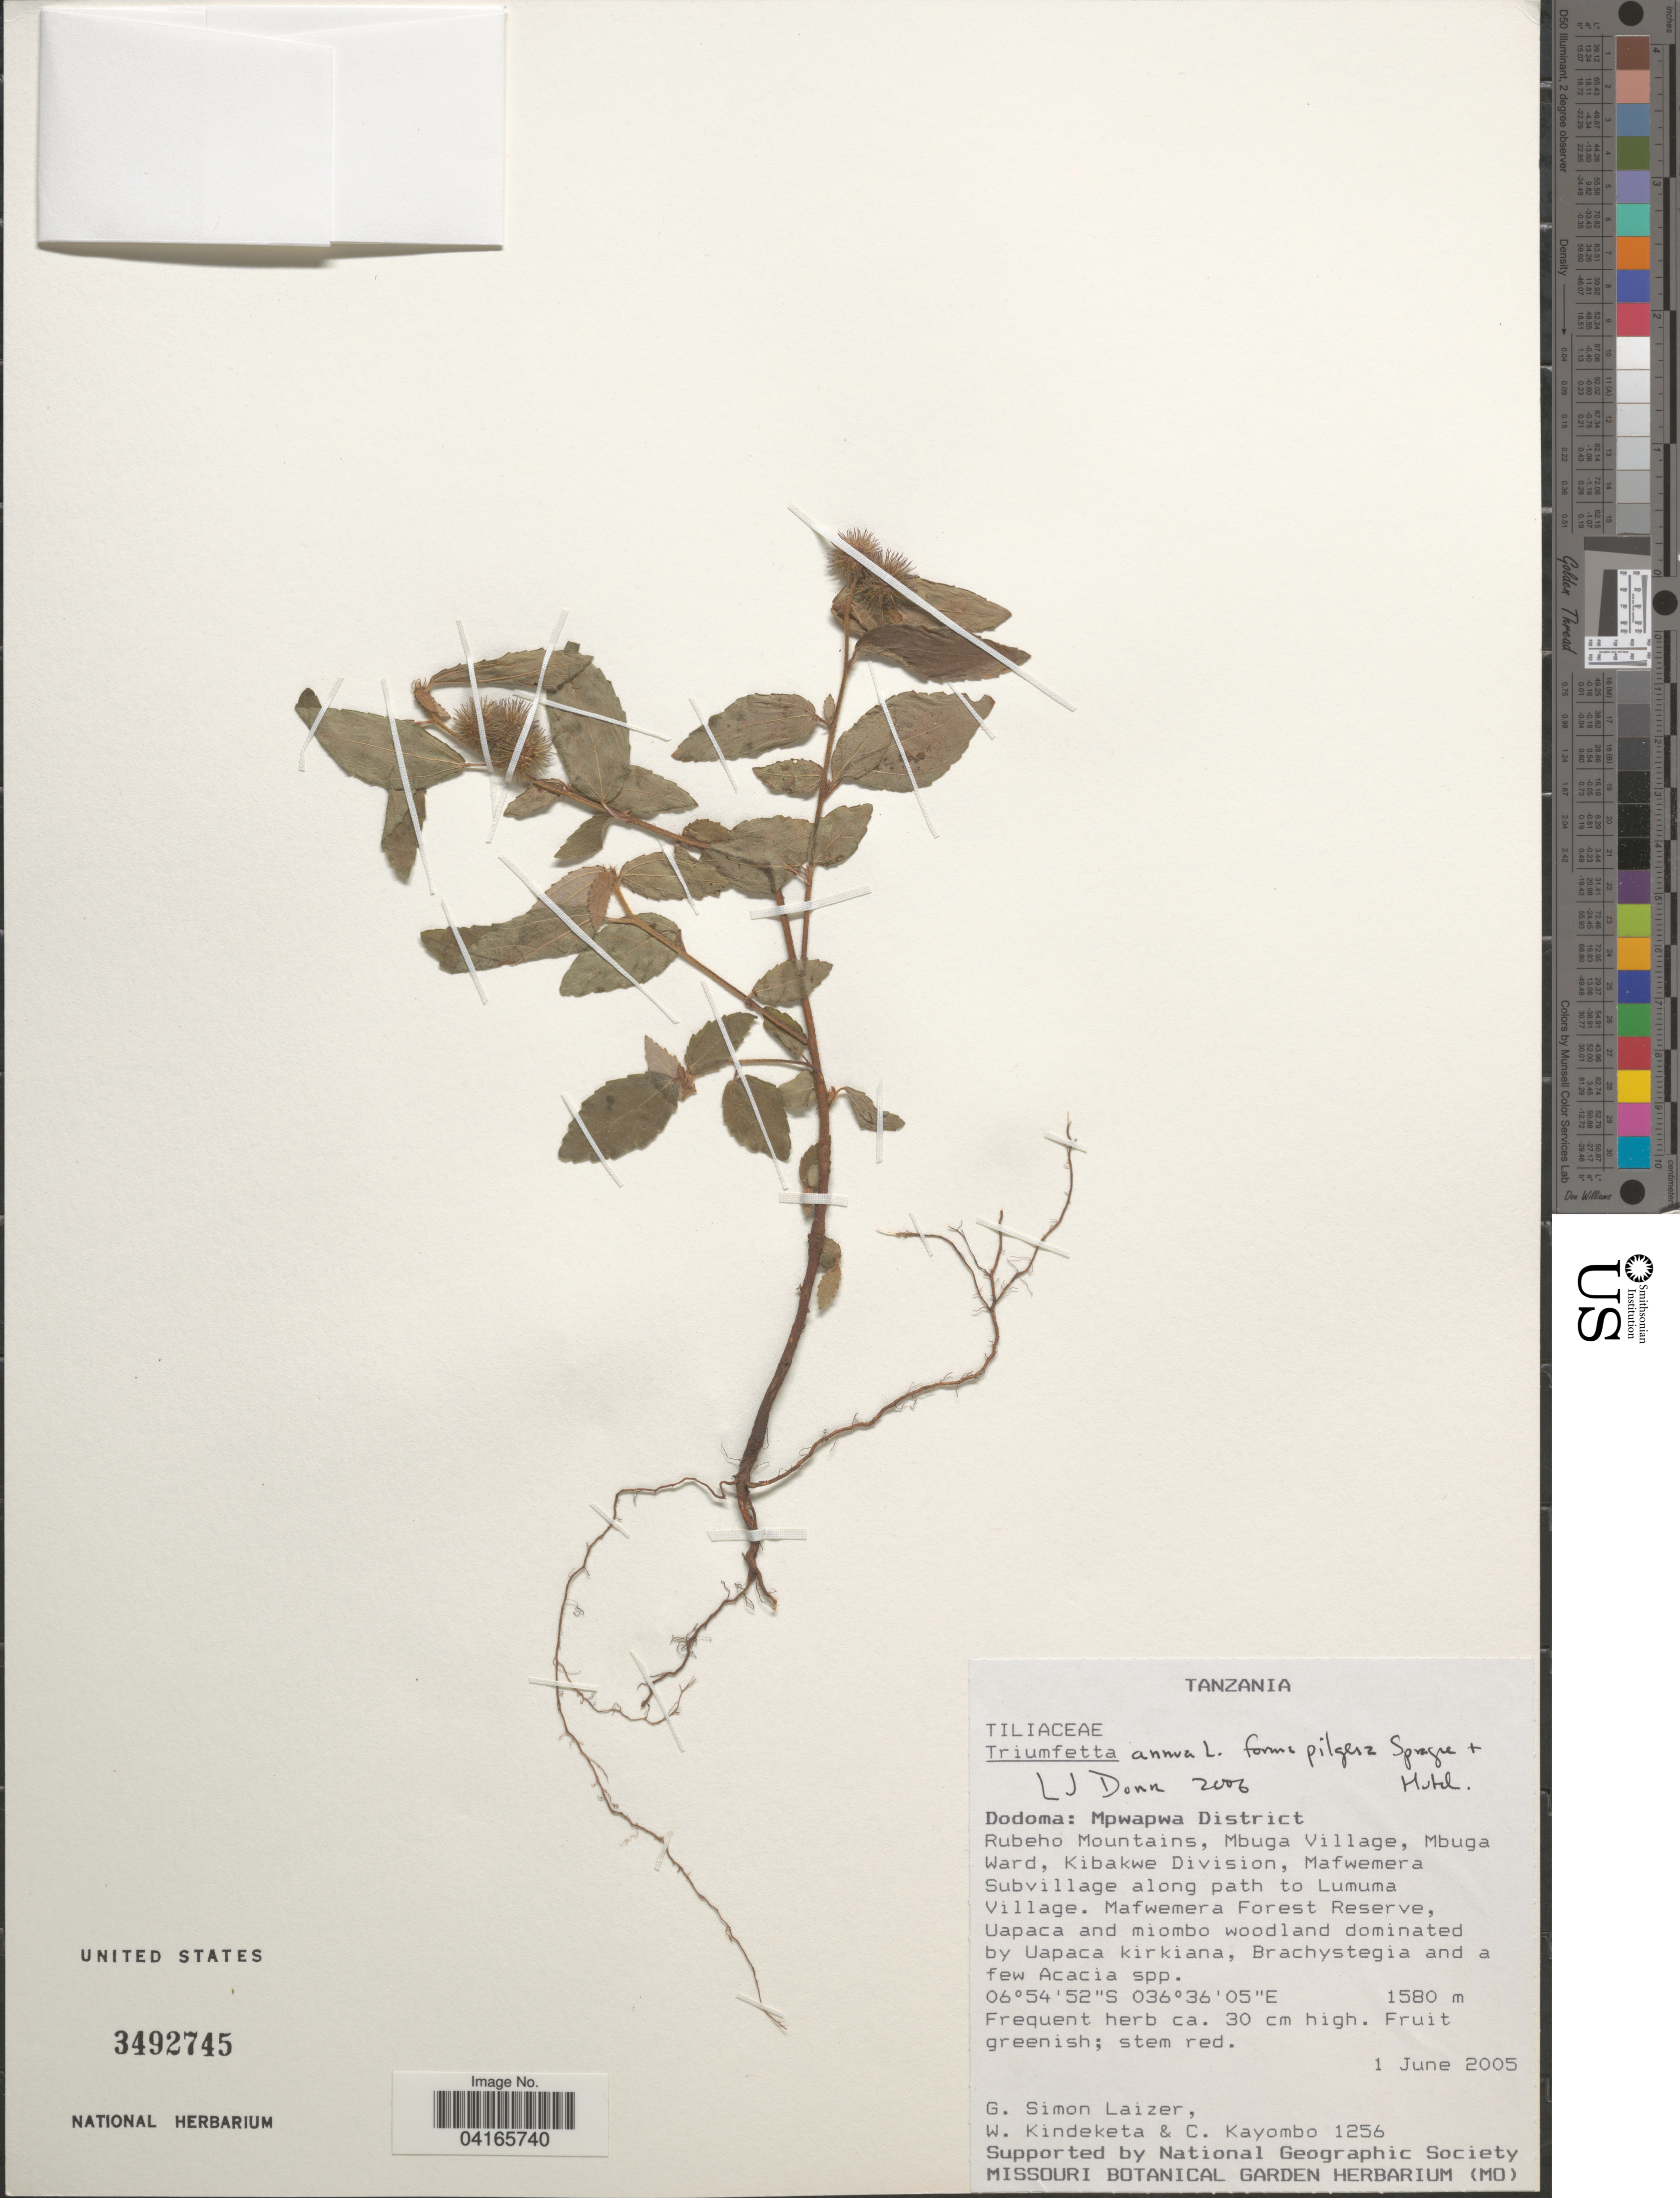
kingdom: Plantae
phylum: Tracheophyta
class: Magnoliopsida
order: Malvales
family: Malvaceae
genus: Triumfetta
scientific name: Triumfetta annua f. piligera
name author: Sprague & Hutch.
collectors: G. S. Laizer, W. Kindeketa & C. Kayombo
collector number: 1256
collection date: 2005-06-01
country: Tanzania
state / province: Dodoma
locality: Mpwapwa District. Rubeho Mountains, Mbuga Village, Mbuga Ward, Kibakwe Division, Mafwemera Subvillage along path to Lumuma Village. Mafwemera Forest Reserve, Uapaca and miombo woodland dominated by Uapaca kirkiana, Brachystegia and a few Acacia spp.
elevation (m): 1580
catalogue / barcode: US 3492745